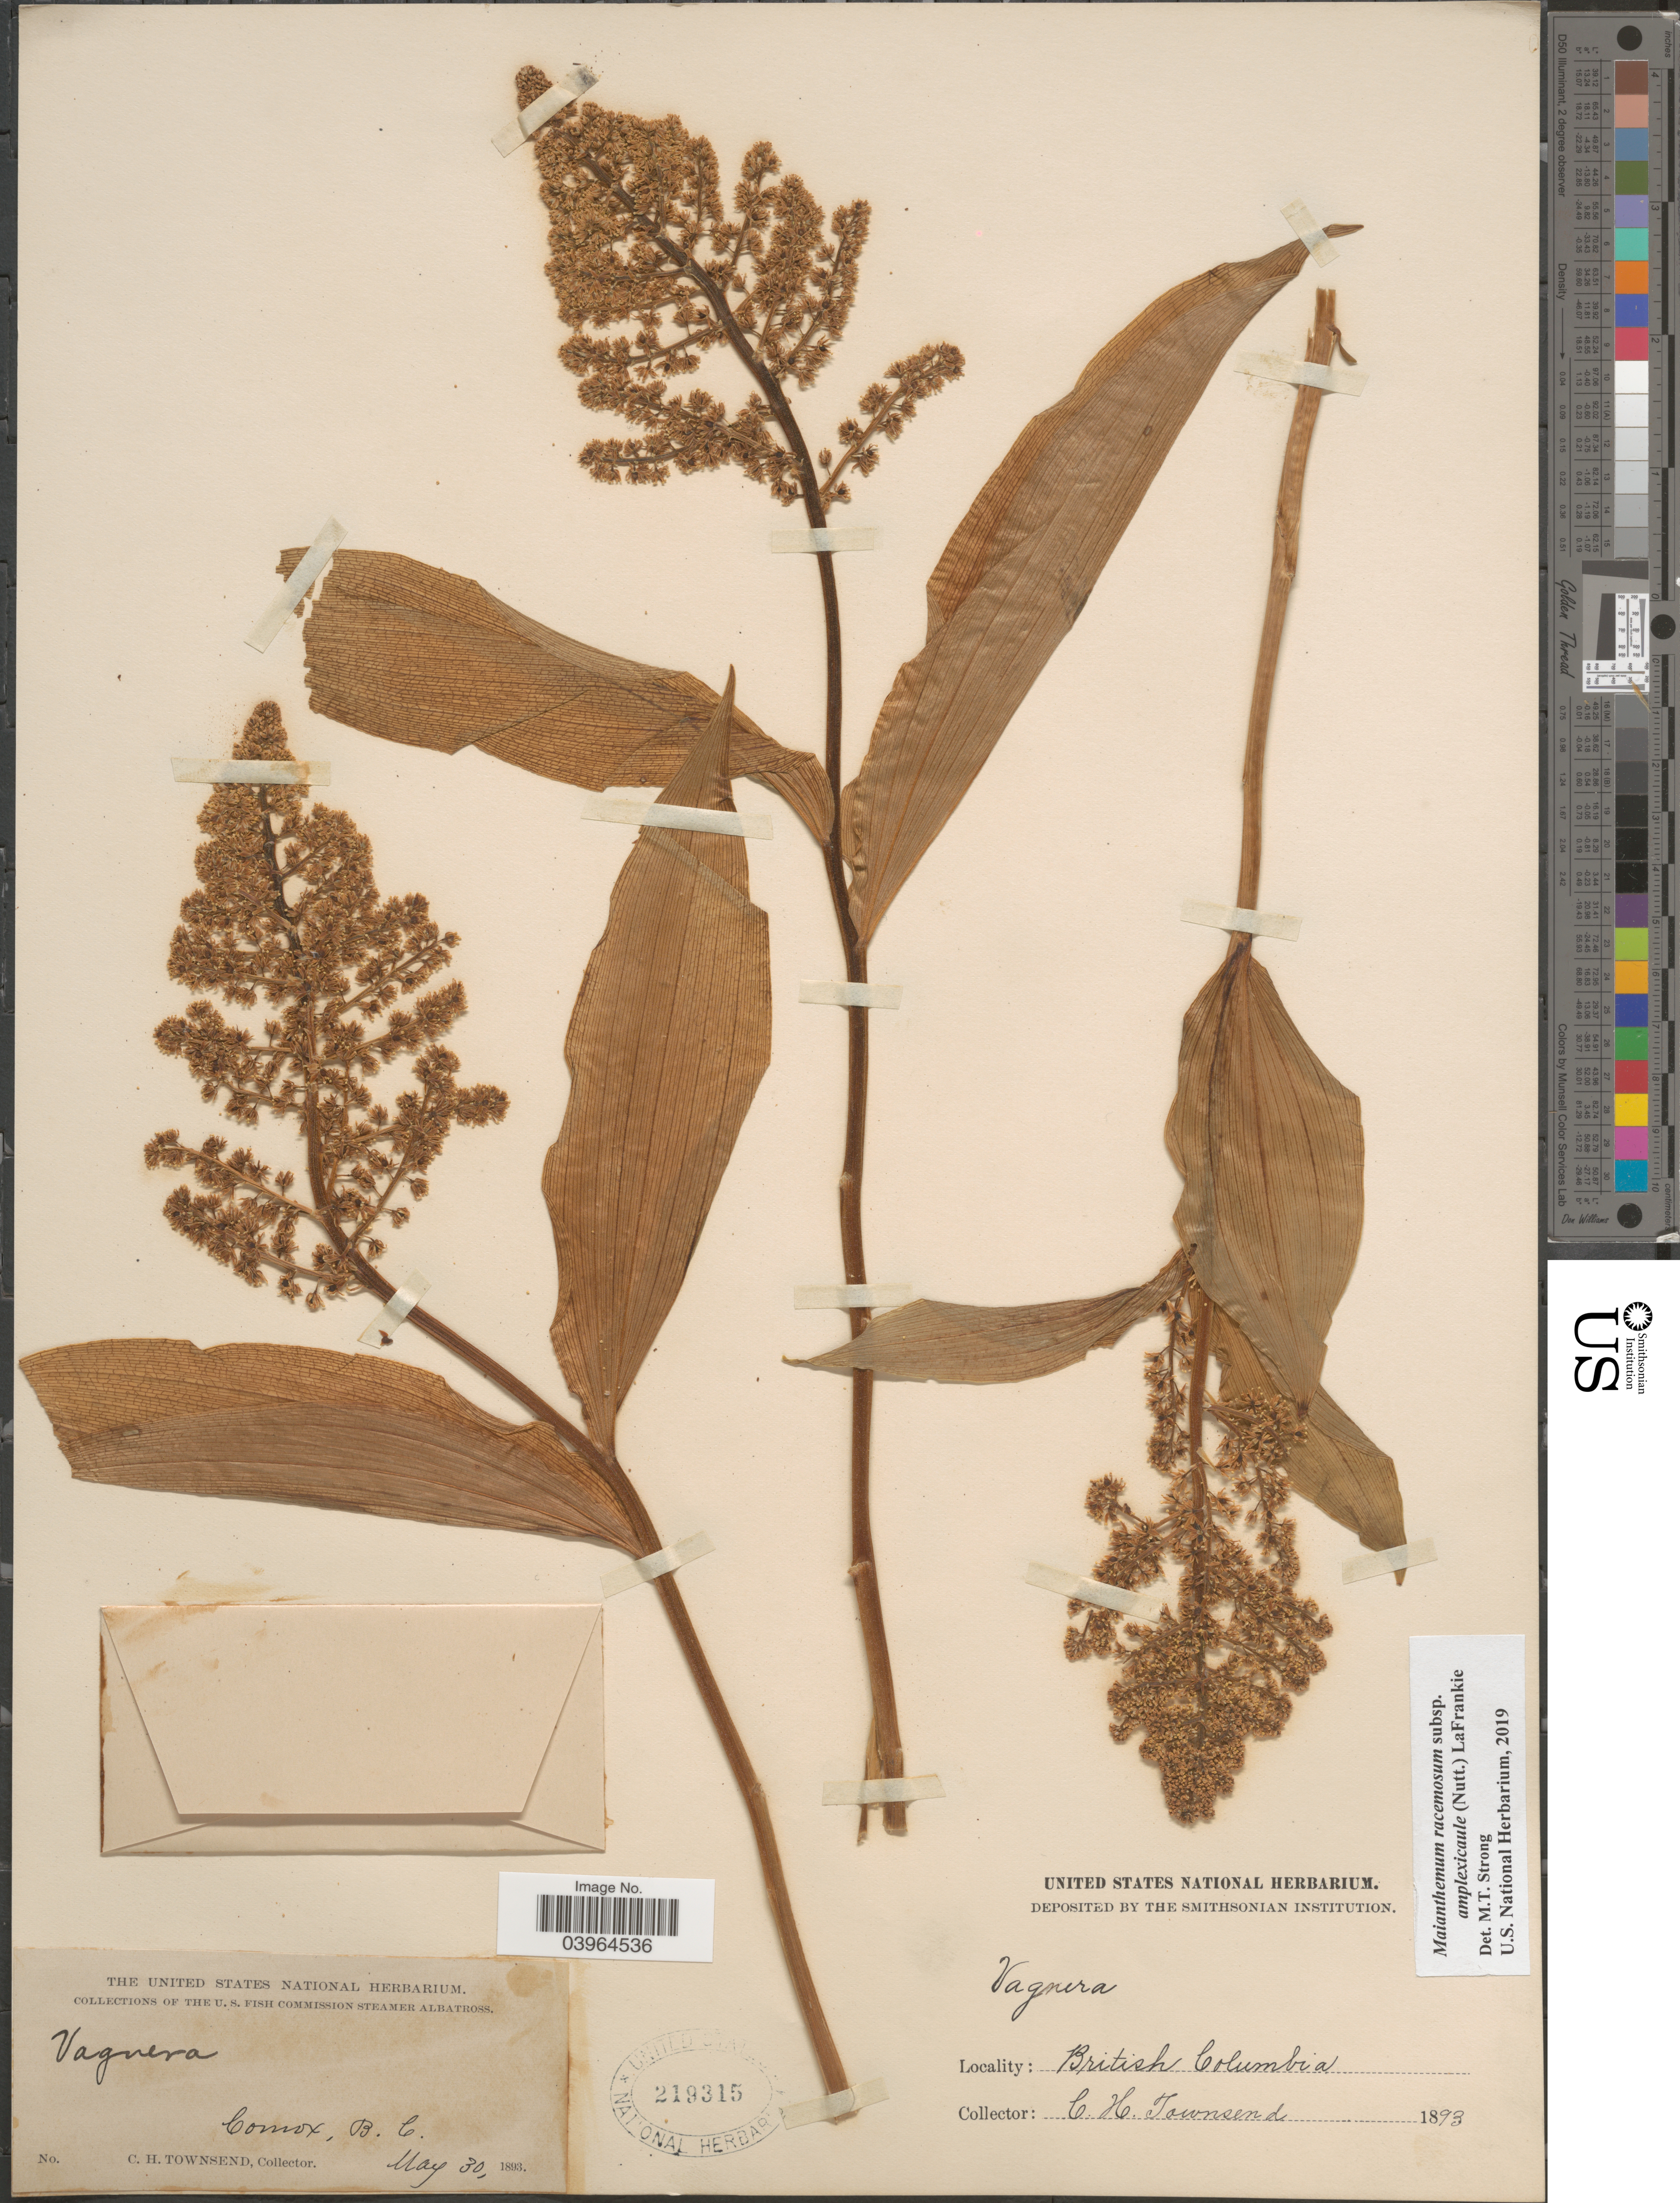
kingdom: Plantae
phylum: Tracheophyta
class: Liliopsida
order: Asparagales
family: Asparagaceae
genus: Maianthemum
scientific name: Maianthemum racemosum subsp. amplexicaule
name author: (Nutt.) LaFrankie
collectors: C. H. Townsend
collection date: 1893-05-30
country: Canada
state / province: British Columbia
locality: Comox, B.C.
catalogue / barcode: US 219315